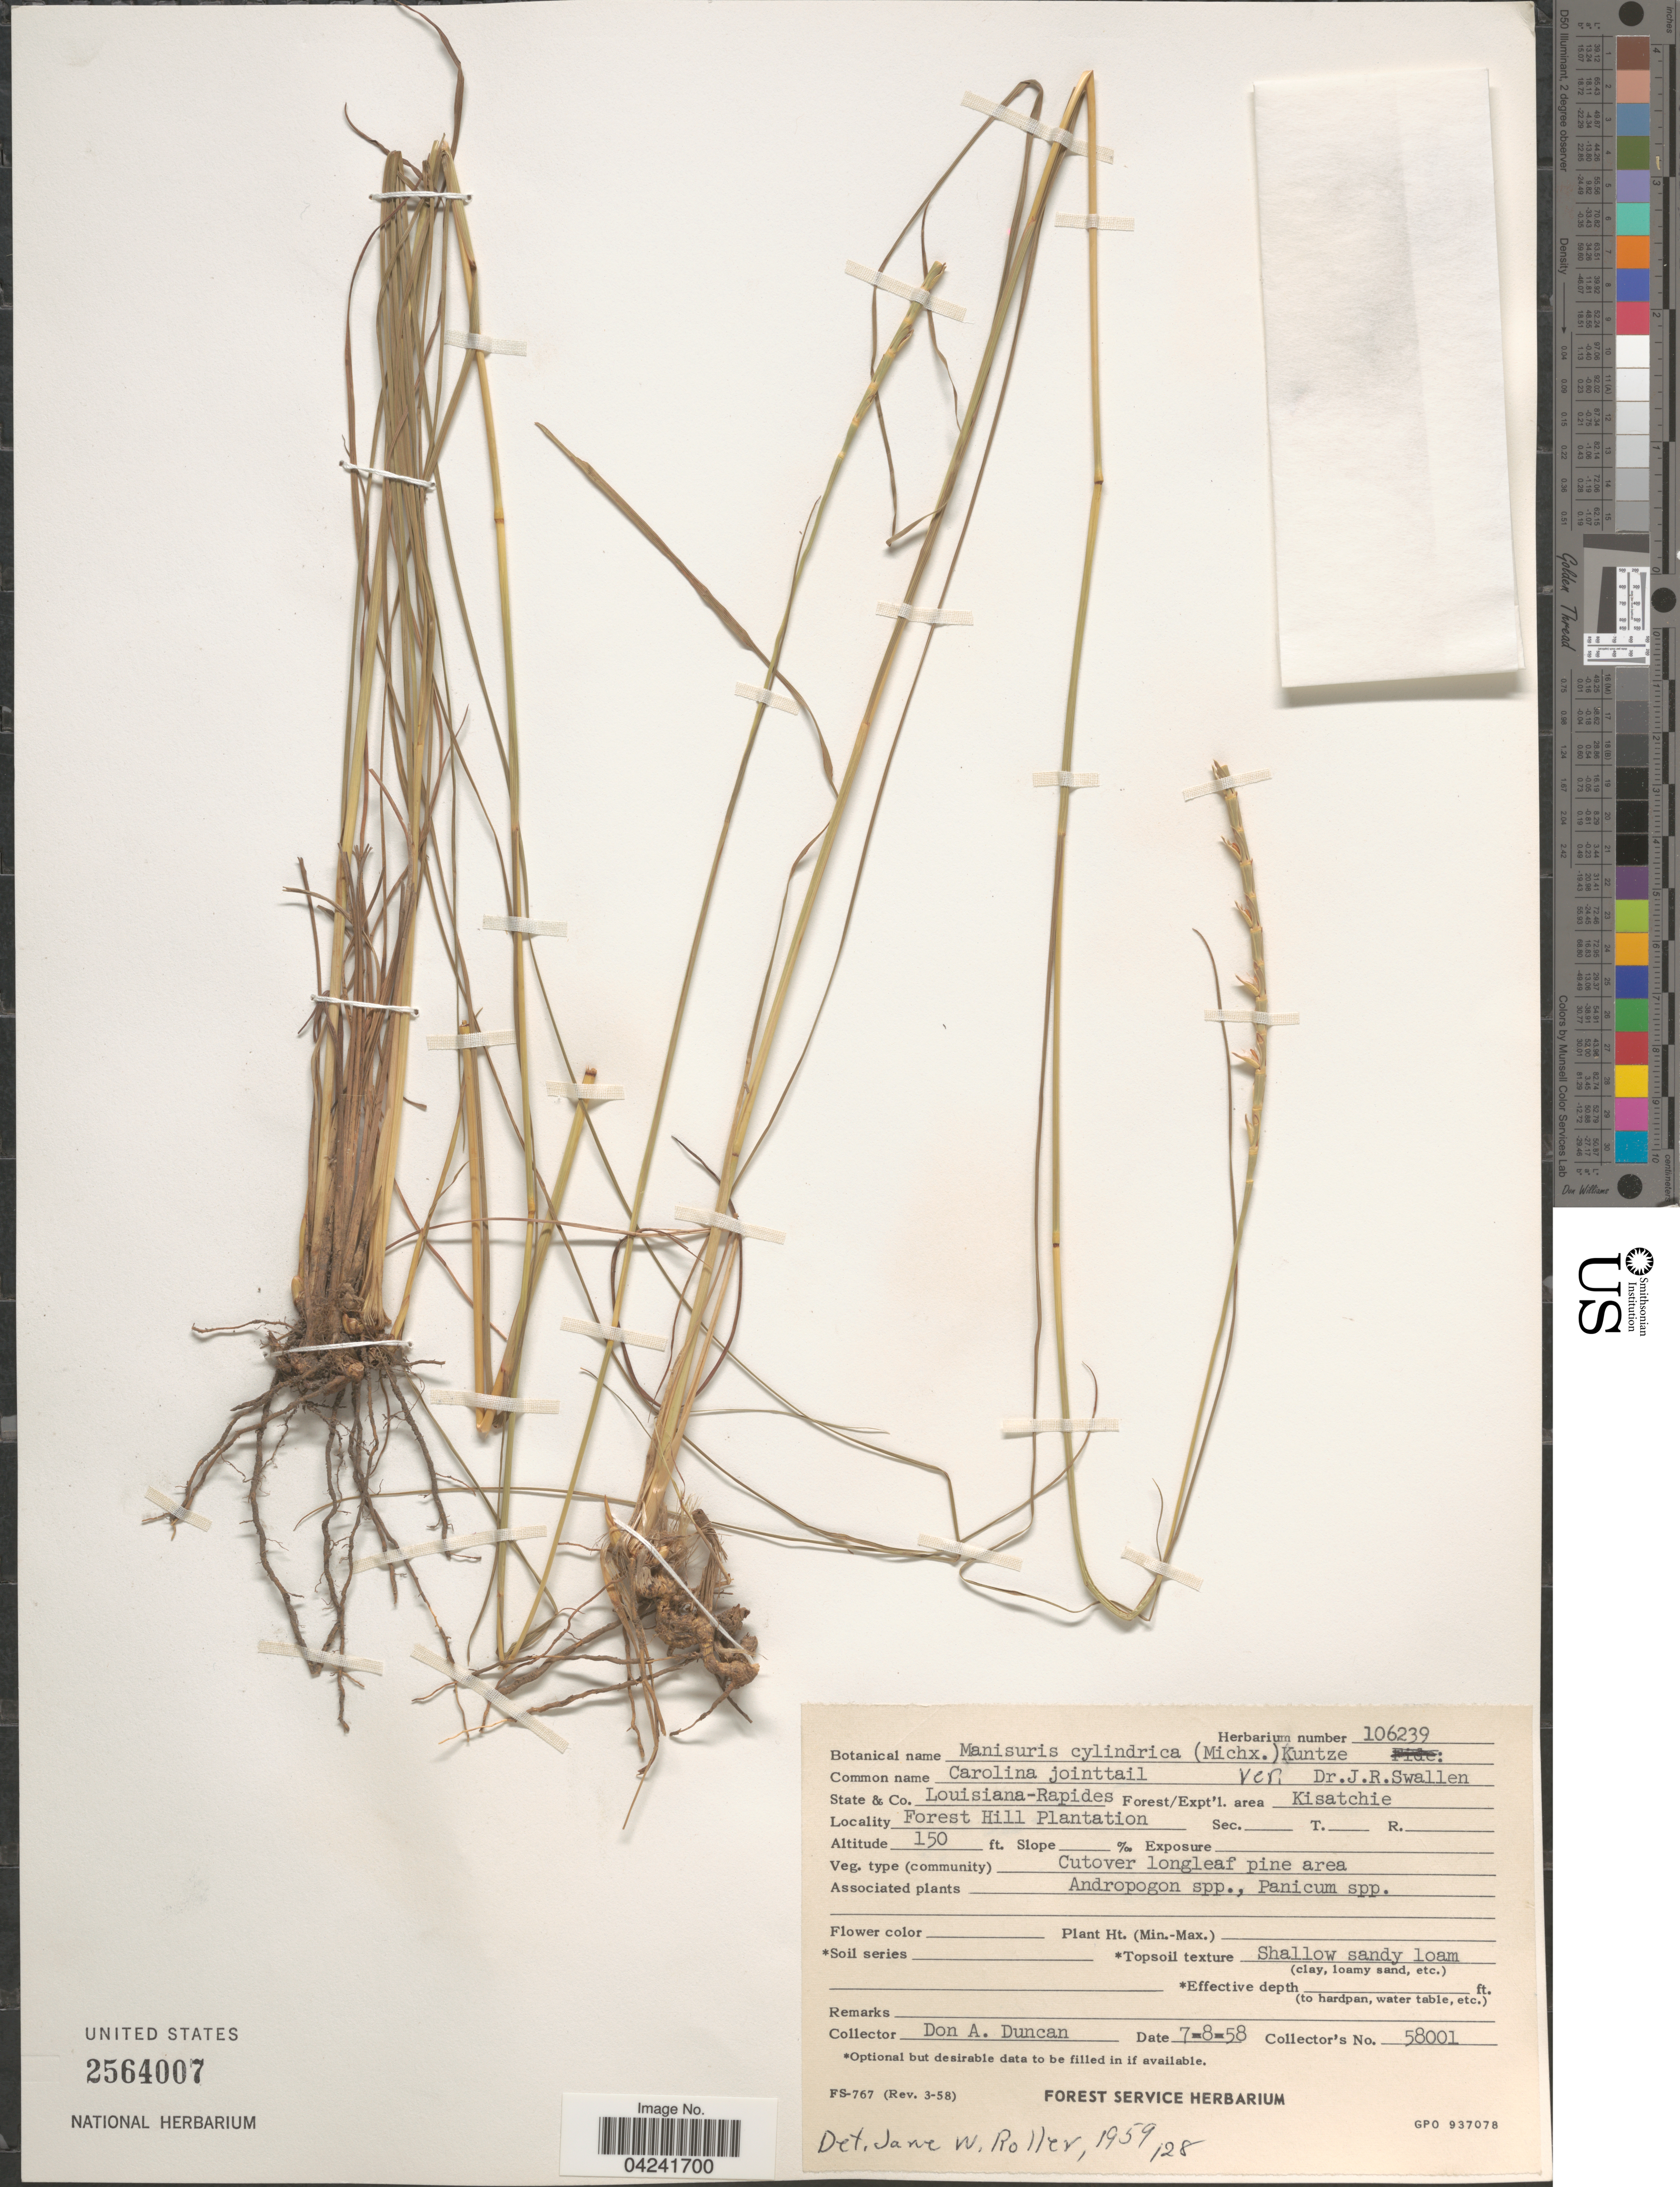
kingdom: Plantae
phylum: Tracheophyta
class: Liliopsida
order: Poales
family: Poaceae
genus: Mnesithea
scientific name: Mnesithea cylindrica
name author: (Michx.) de Koning & Sosef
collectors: D. Duncan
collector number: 58001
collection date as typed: Transcribed d/m/y: 8/7/58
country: United States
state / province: Louisiana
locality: State & Co. Louisiana- Rapides. Forest/ Expt'n. area Kisatchie. Forest Hill Plantation.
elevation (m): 46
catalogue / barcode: US 2564007